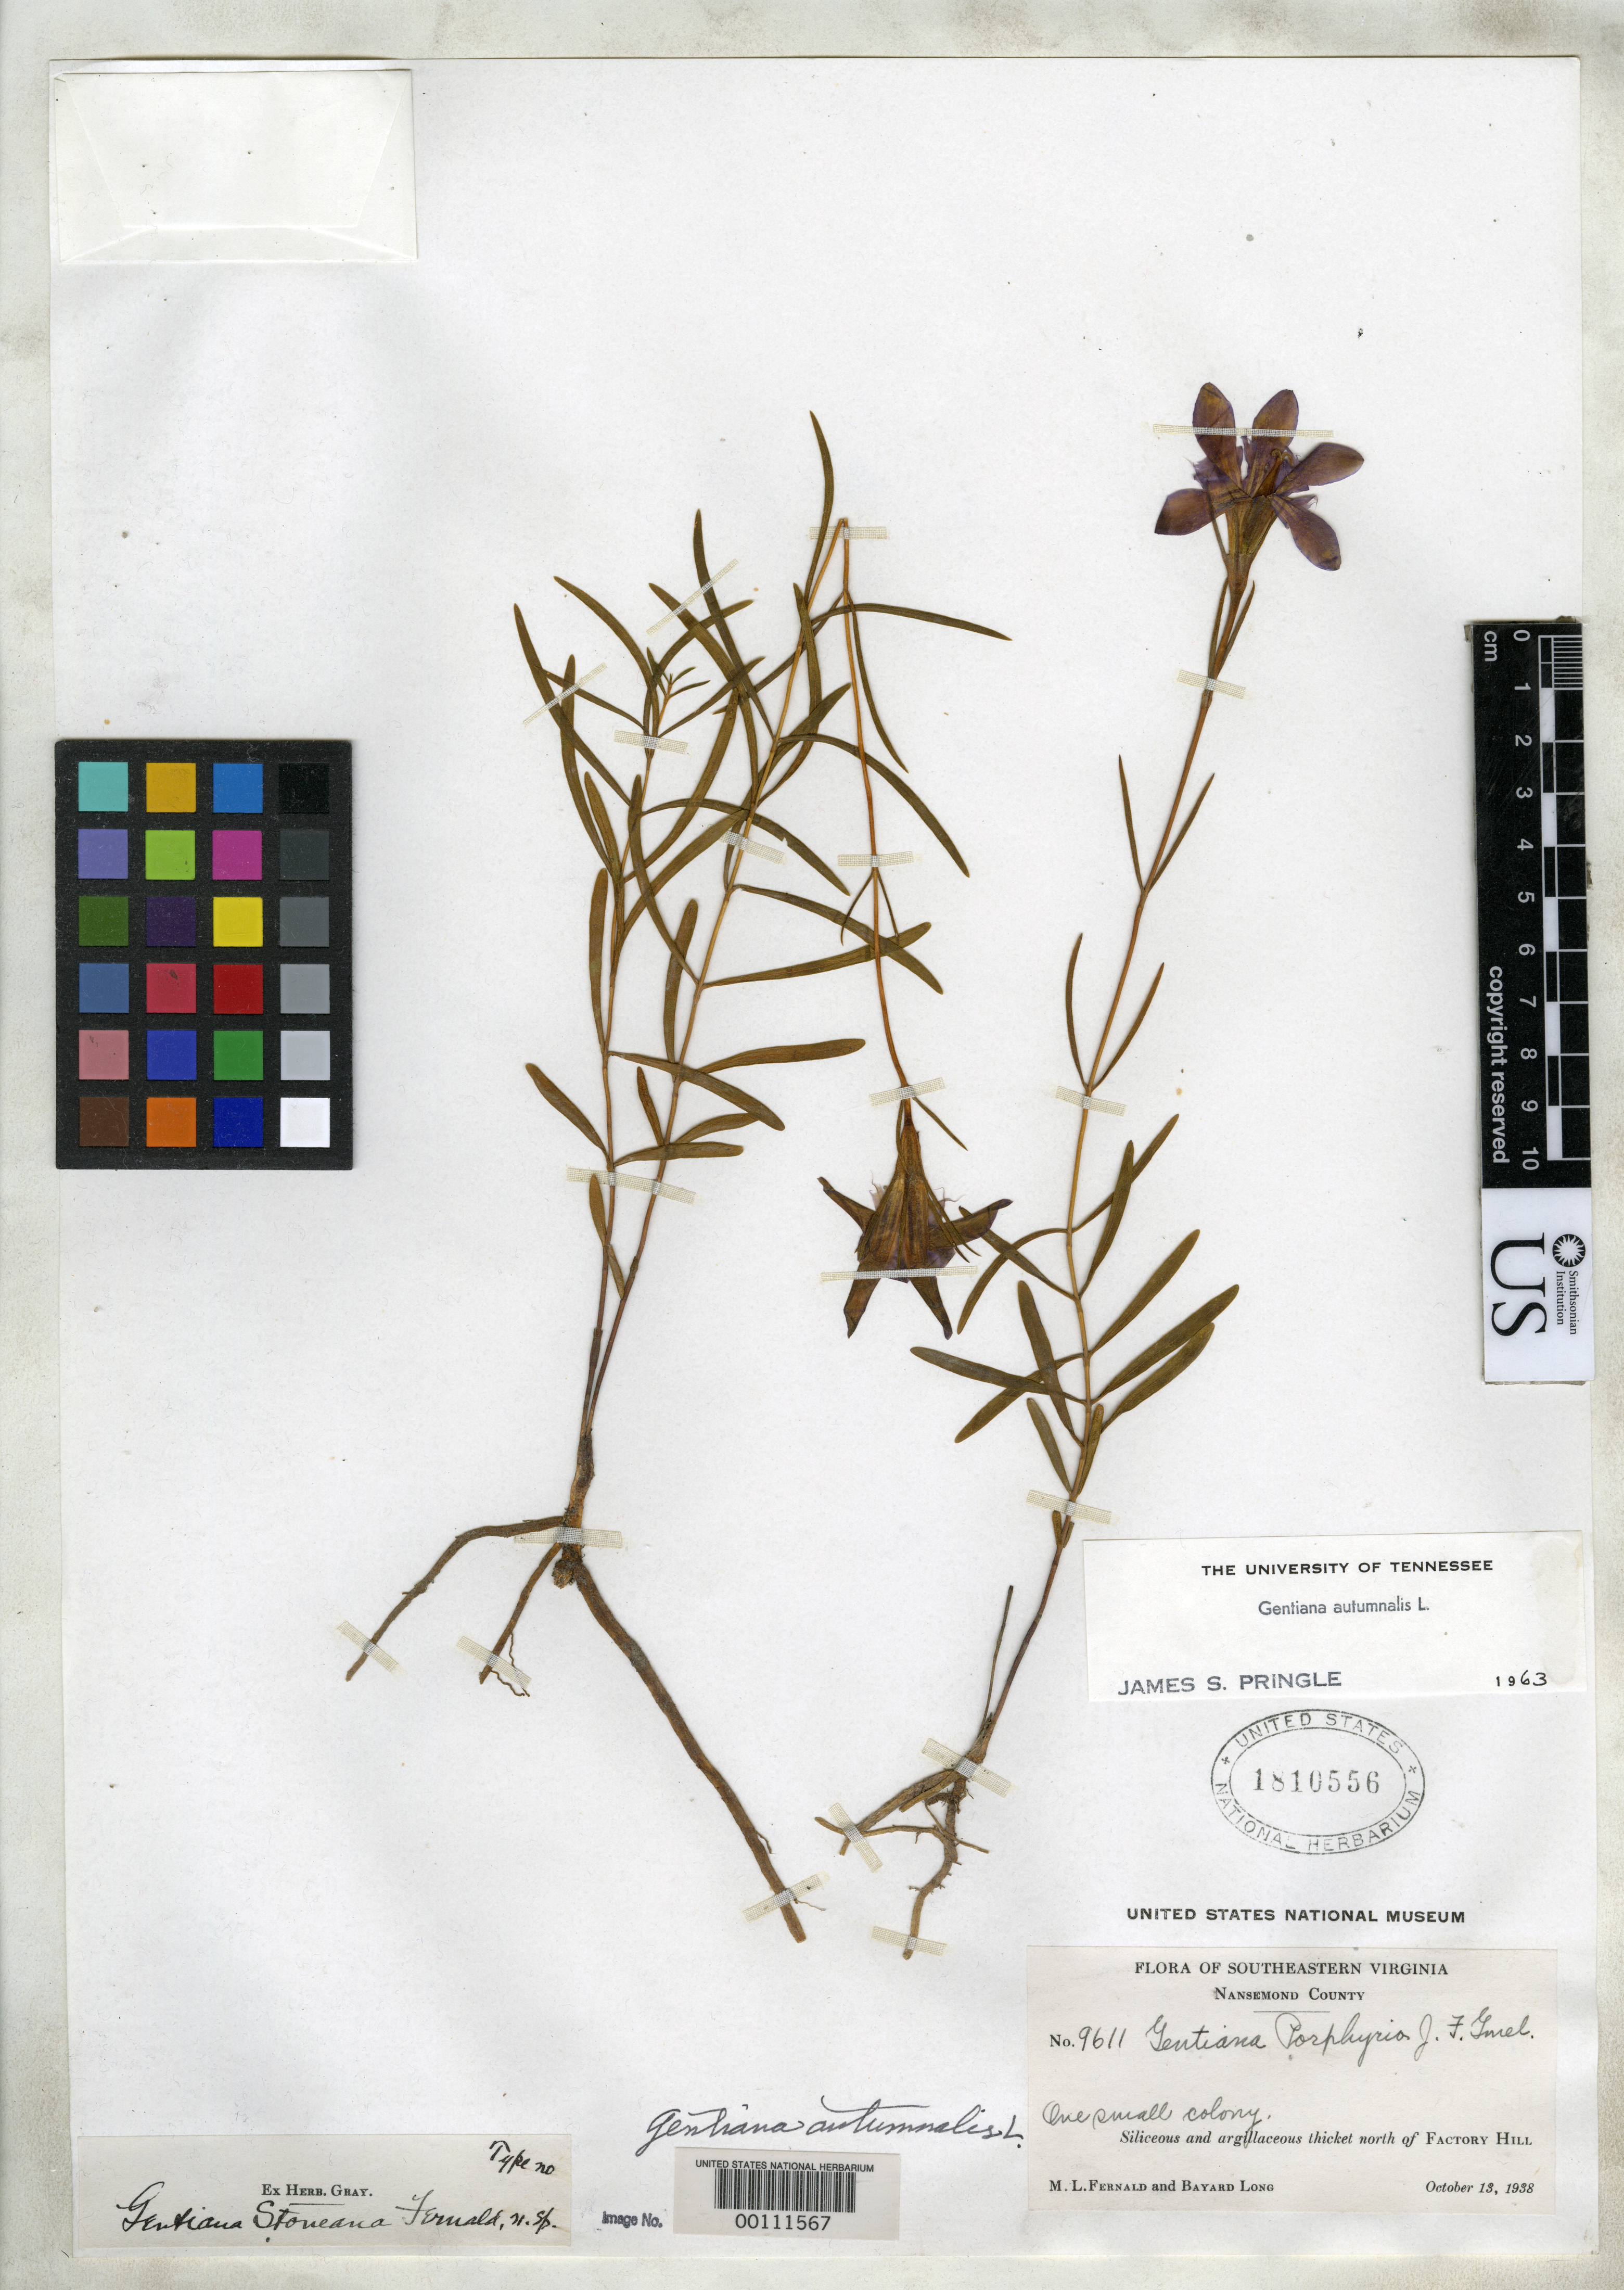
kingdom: Plantae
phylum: Tracheophyta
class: Magnoliopsida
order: Gentianales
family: Gentianaceae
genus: Gentiana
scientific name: Gentiana stoneana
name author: Fernald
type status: Isotype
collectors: M. L. Fernald & B. H. Long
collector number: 9611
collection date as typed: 13 Oct 1938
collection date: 1938-10-13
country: United States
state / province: Virginia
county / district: City of Suffolk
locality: N of Factory Hill.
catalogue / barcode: US 1810556